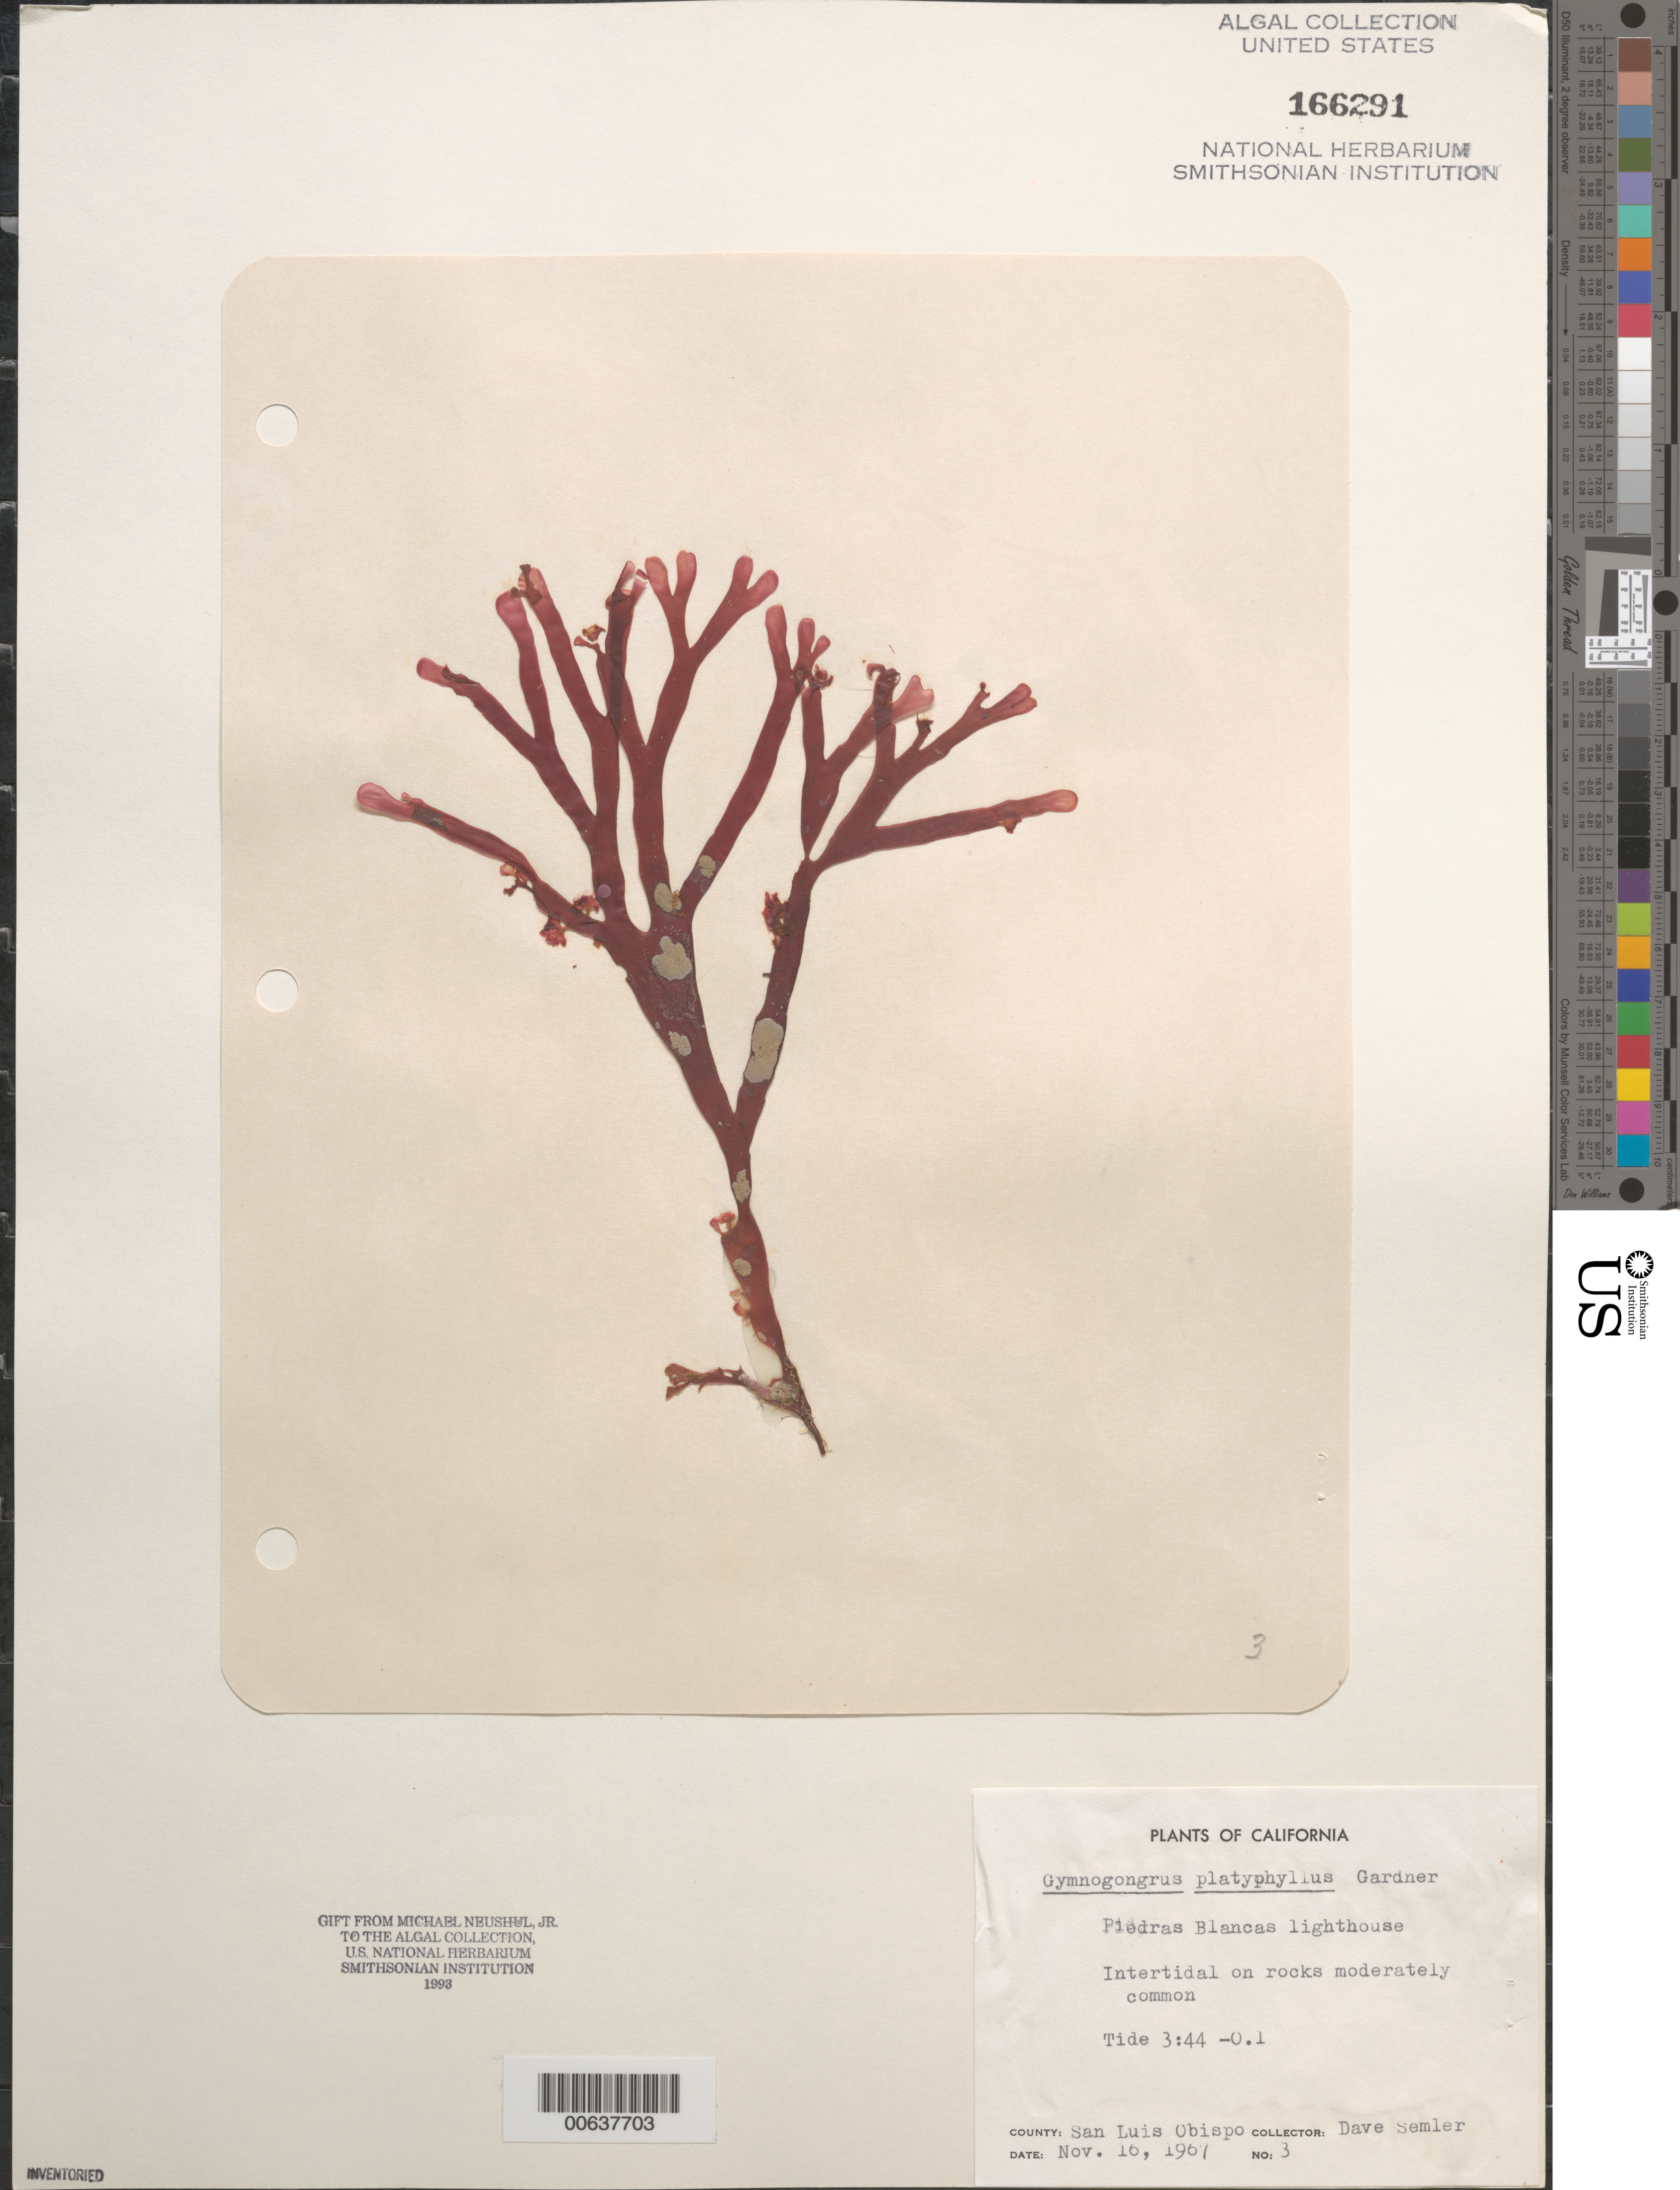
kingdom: Plantae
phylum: Rhodophyta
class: Florideophyceae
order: Gigartinales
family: Phyllophoraceae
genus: Gymnogongrus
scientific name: Gymnogongrus platyphyllus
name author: N.L. Gardner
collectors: D. Semler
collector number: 3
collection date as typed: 16 Nov 1967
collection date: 1967-11-16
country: United States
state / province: California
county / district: San Luis Obispo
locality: Piedras Blancas lighthouse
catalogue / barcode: US 166291